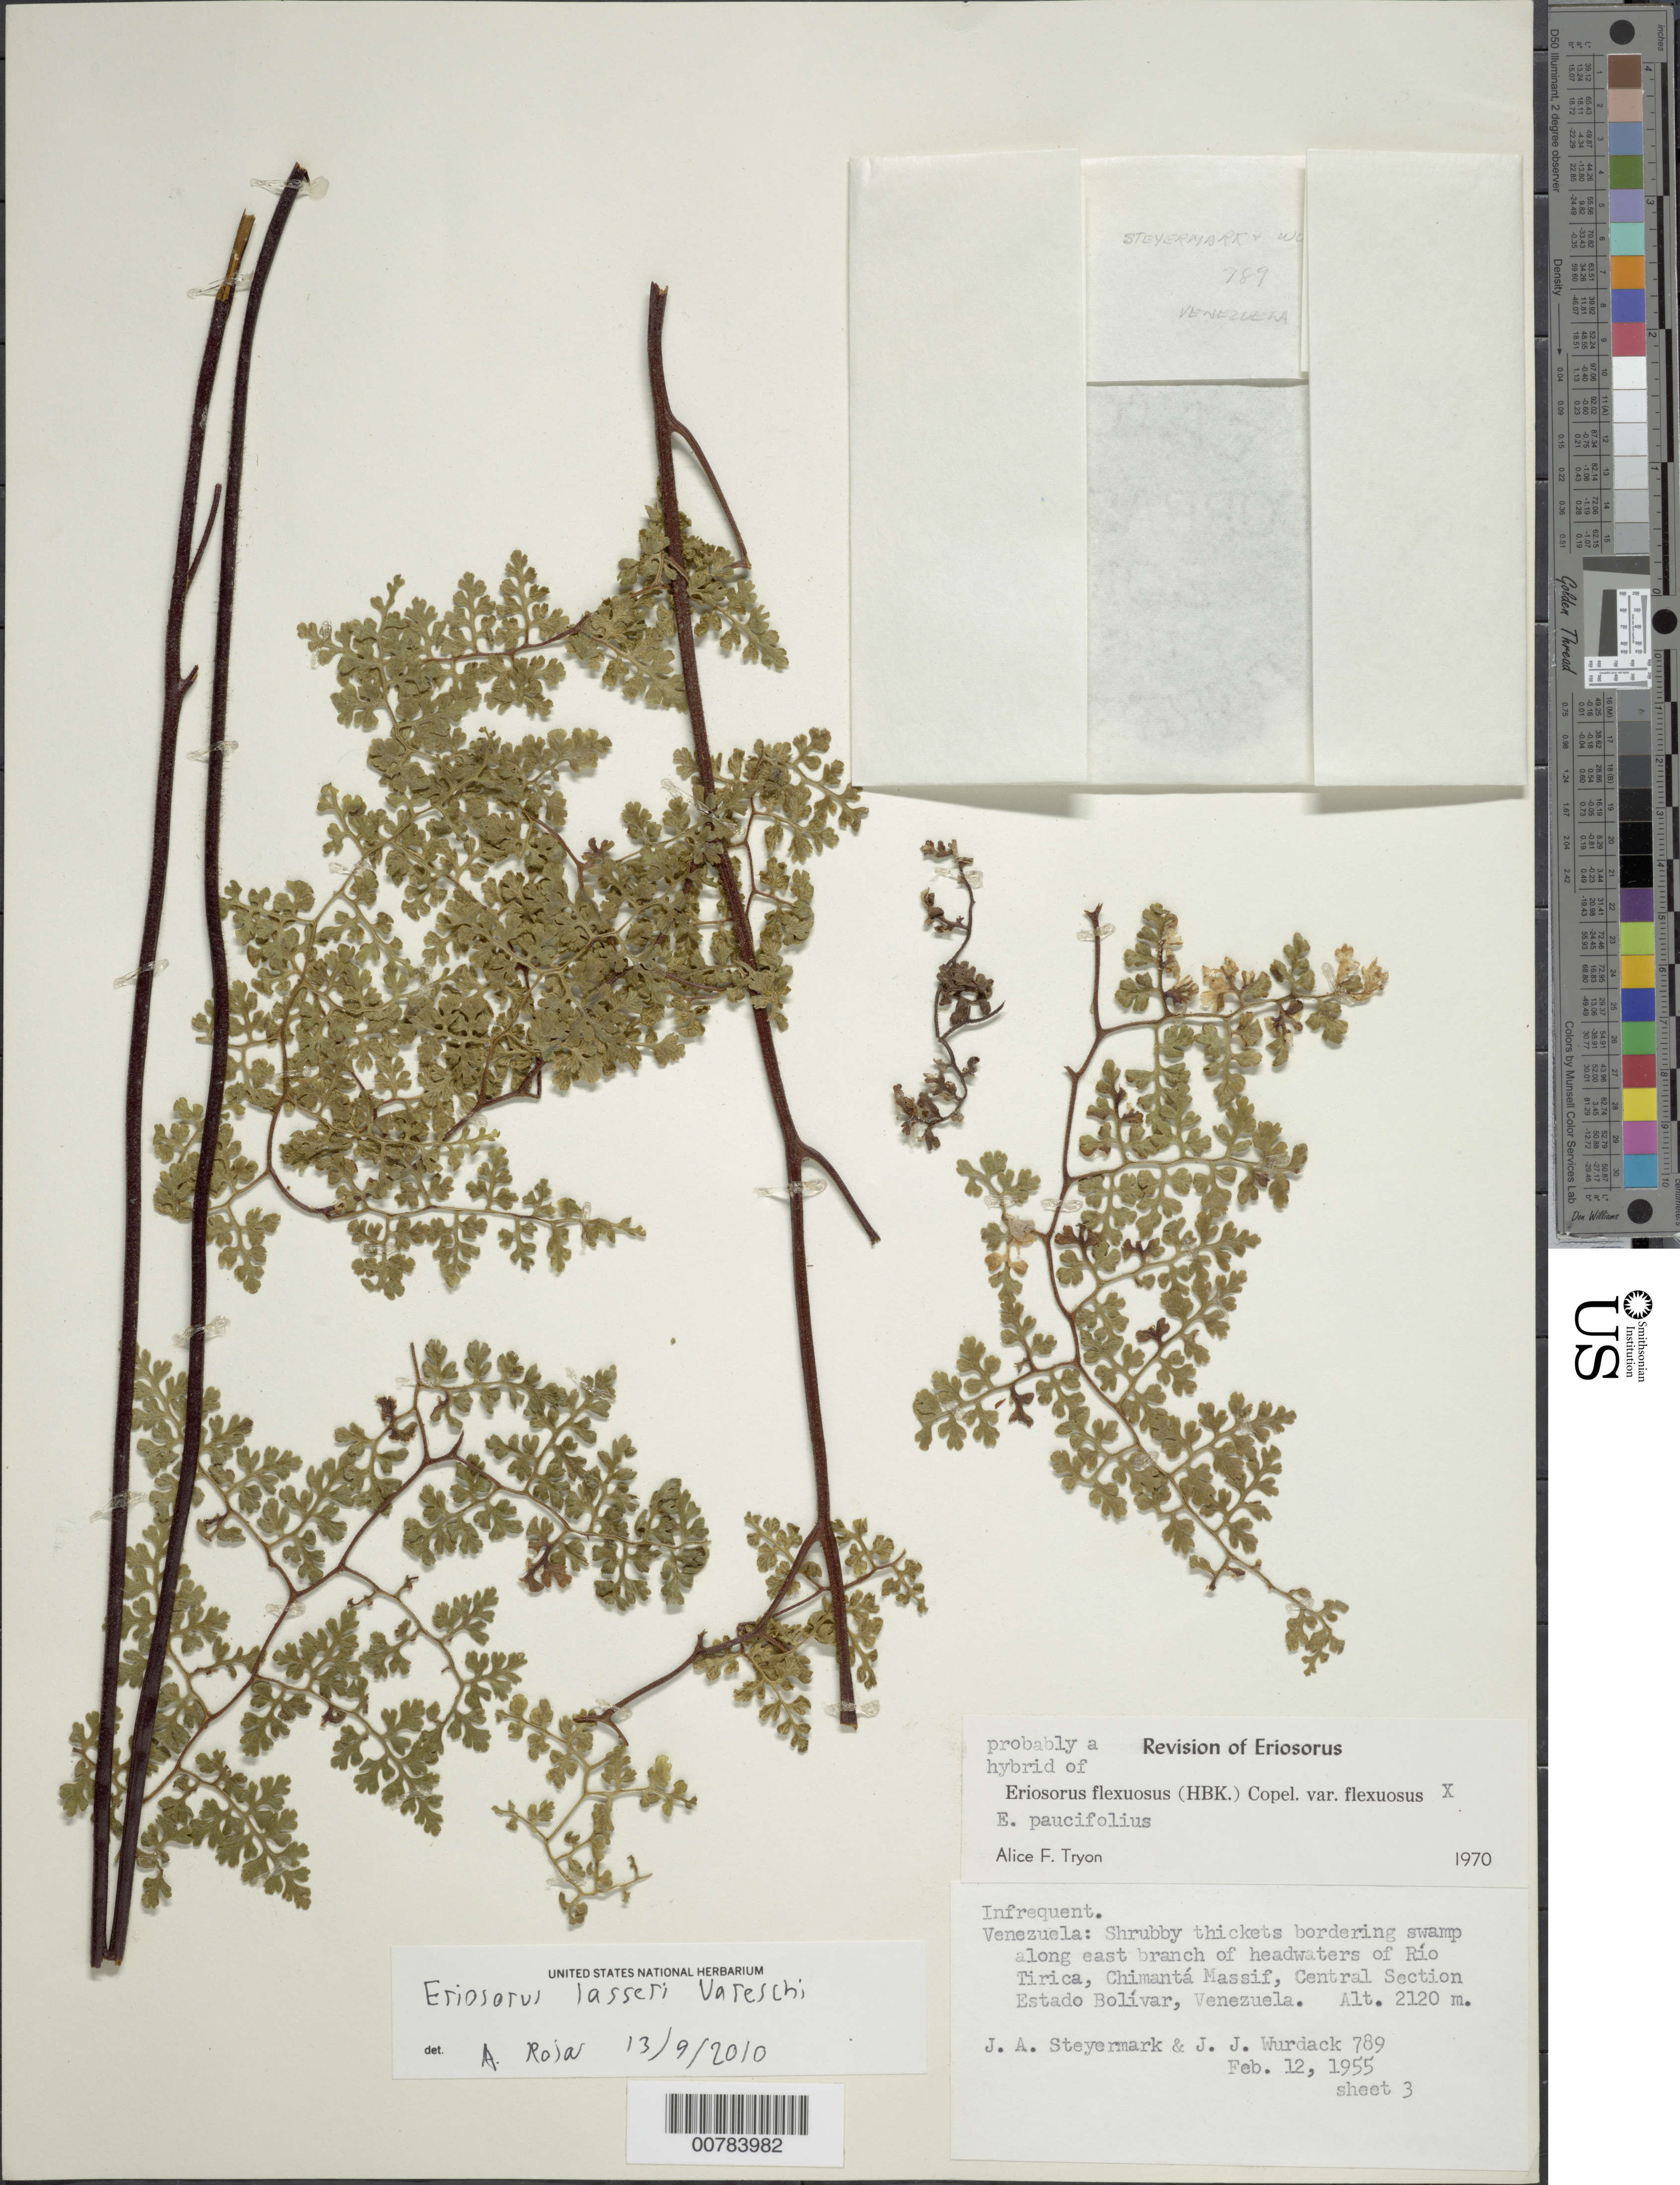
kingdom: Plantae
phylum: Tracheophyta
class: Polypodiopsida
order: Polypodiales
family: Pteridaceae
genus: Jamesonia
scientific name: Jamesonia lasseri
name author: Vareschi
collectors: J. Steyermark & J. J. Wurdack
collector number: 789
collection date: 1955-02-12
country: Venezuela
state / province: Bolivar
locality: Shrubby tickets bordering swamp along east branch of headwaters of Rio Tirica, Chimantá Massif, Central Section.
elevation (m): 2120